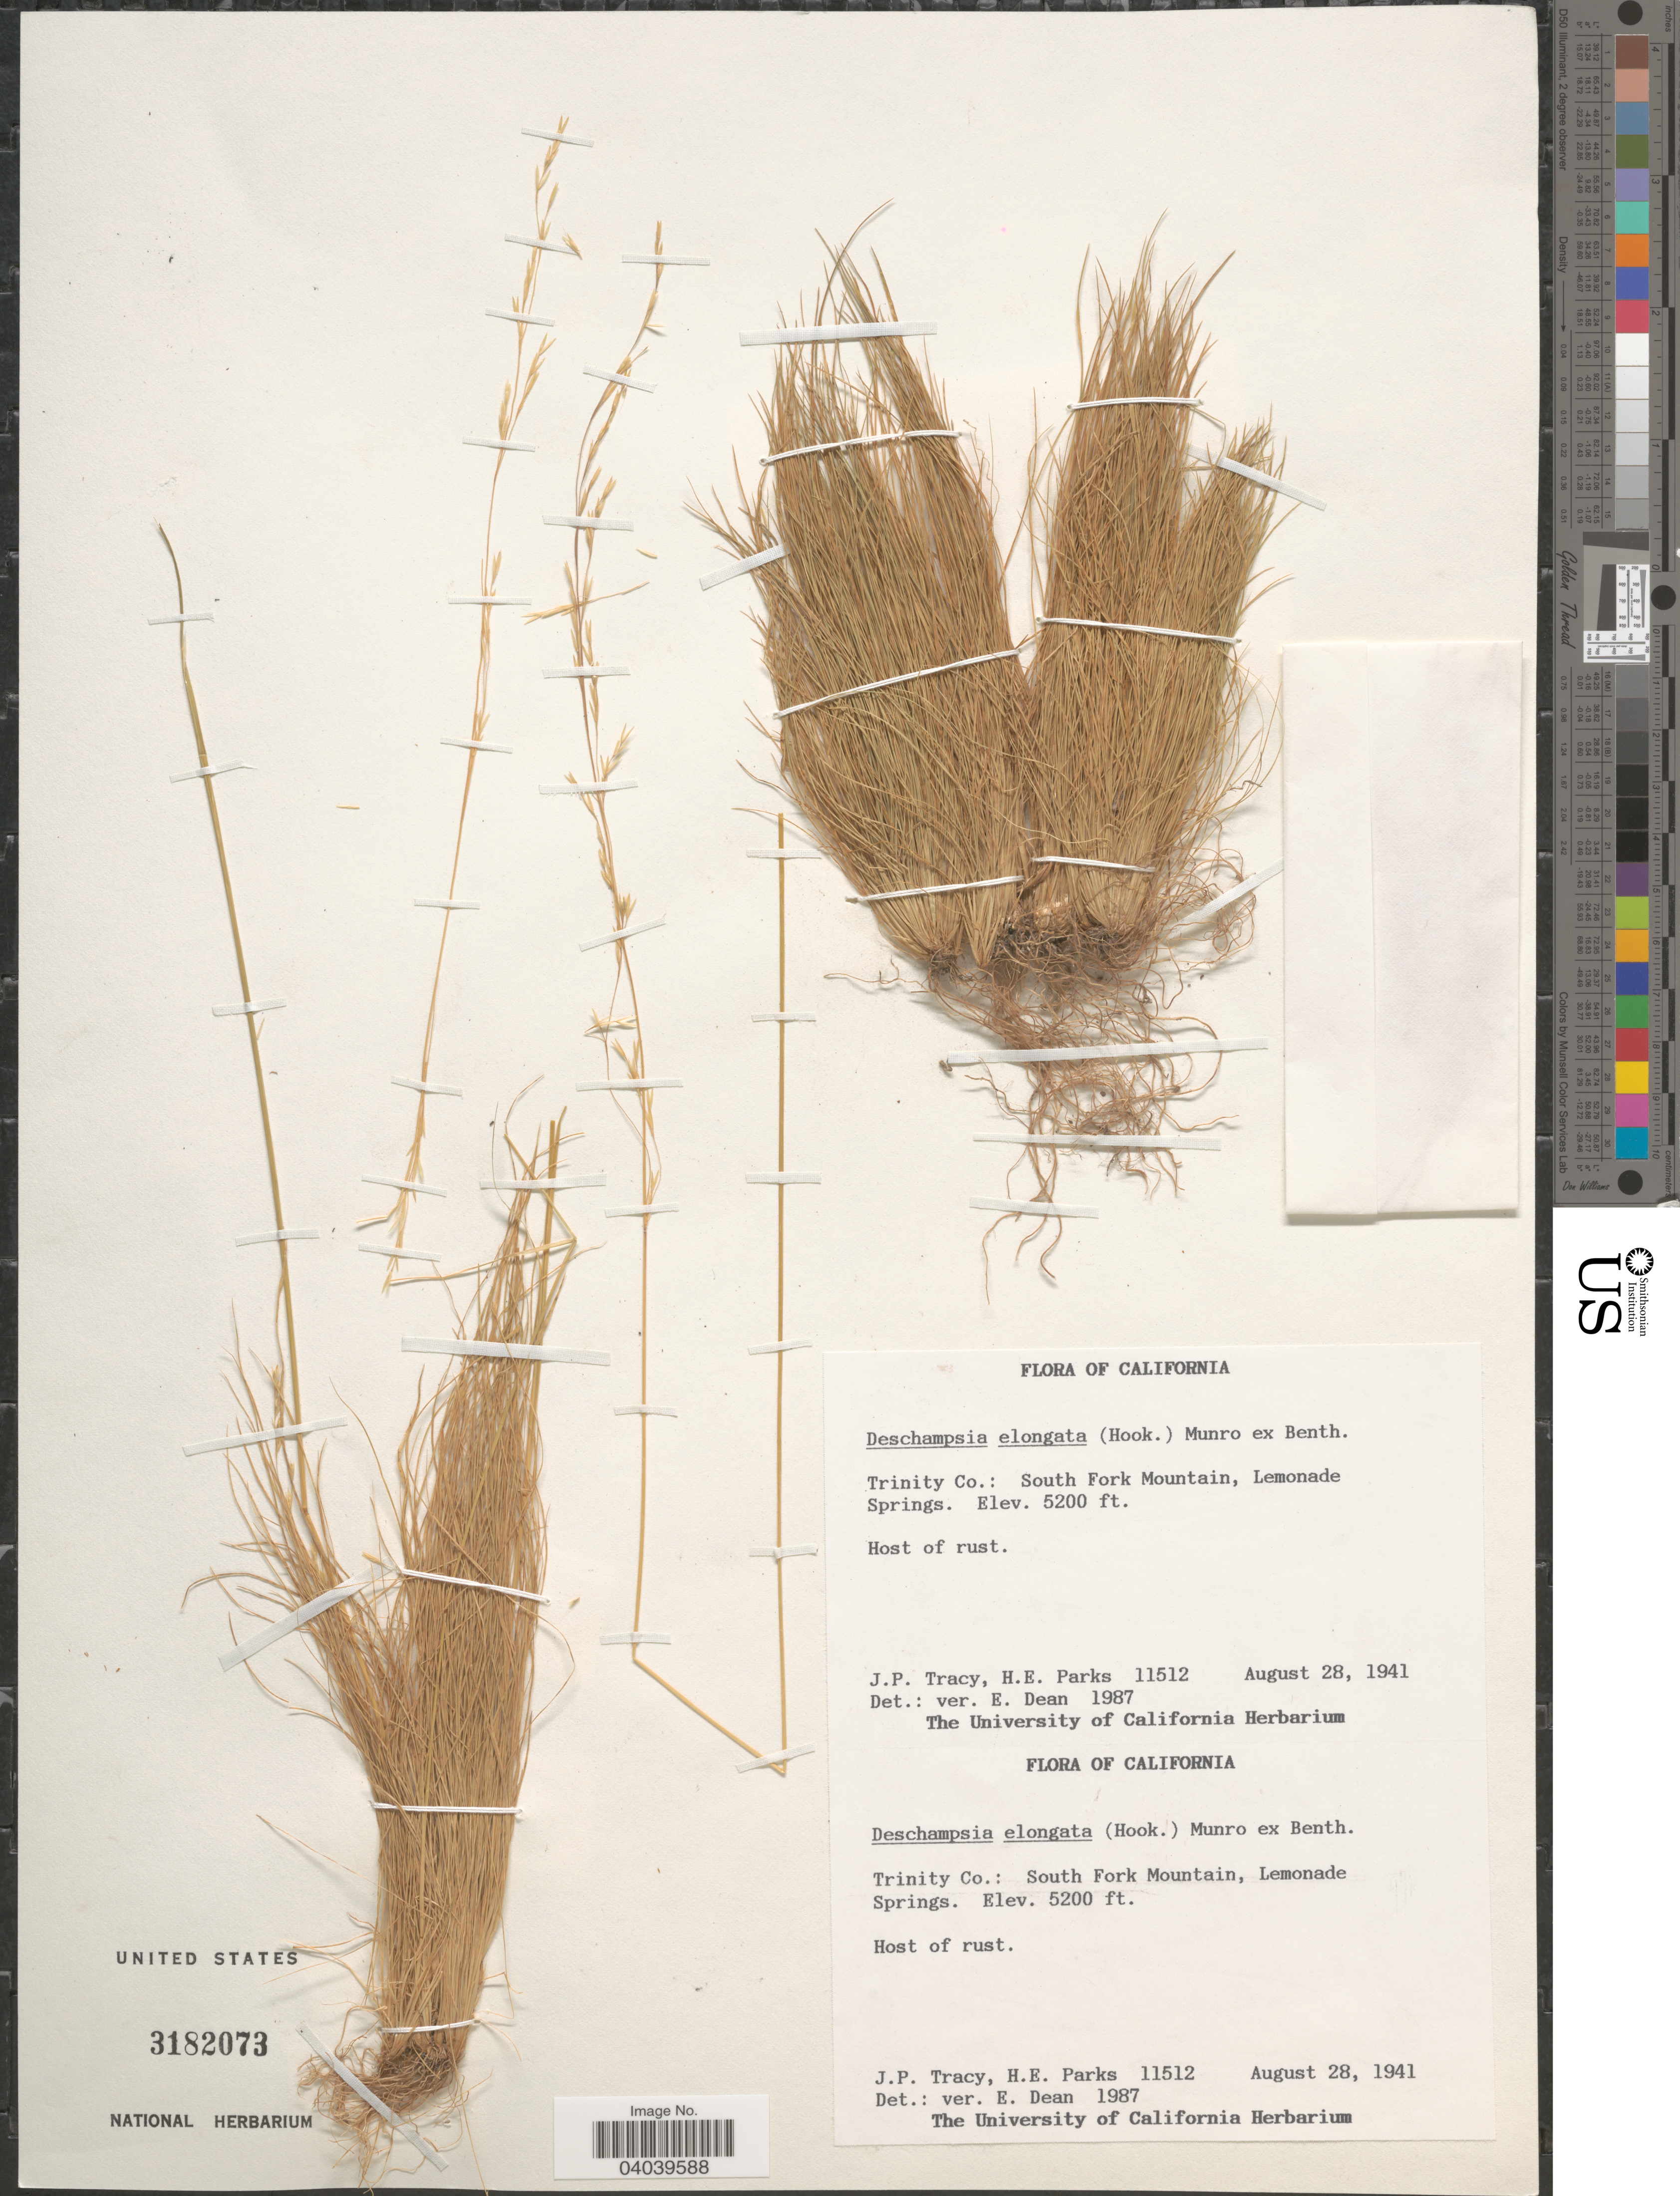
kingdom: Plantae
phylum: Tracheophyta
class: Liliopsida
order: Poales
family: Poaceae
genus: Deschampsia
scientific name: Deschampsia elongata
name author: (Hook.) Munro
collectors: J. Tracy & H. E. Parks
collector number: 11512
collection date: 1941-08-28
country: United States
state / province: California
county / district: Trinity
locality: Trinity Co.: South Fork Mountain, Lemonade Springs.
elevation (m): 1585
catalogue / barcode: US 3182073